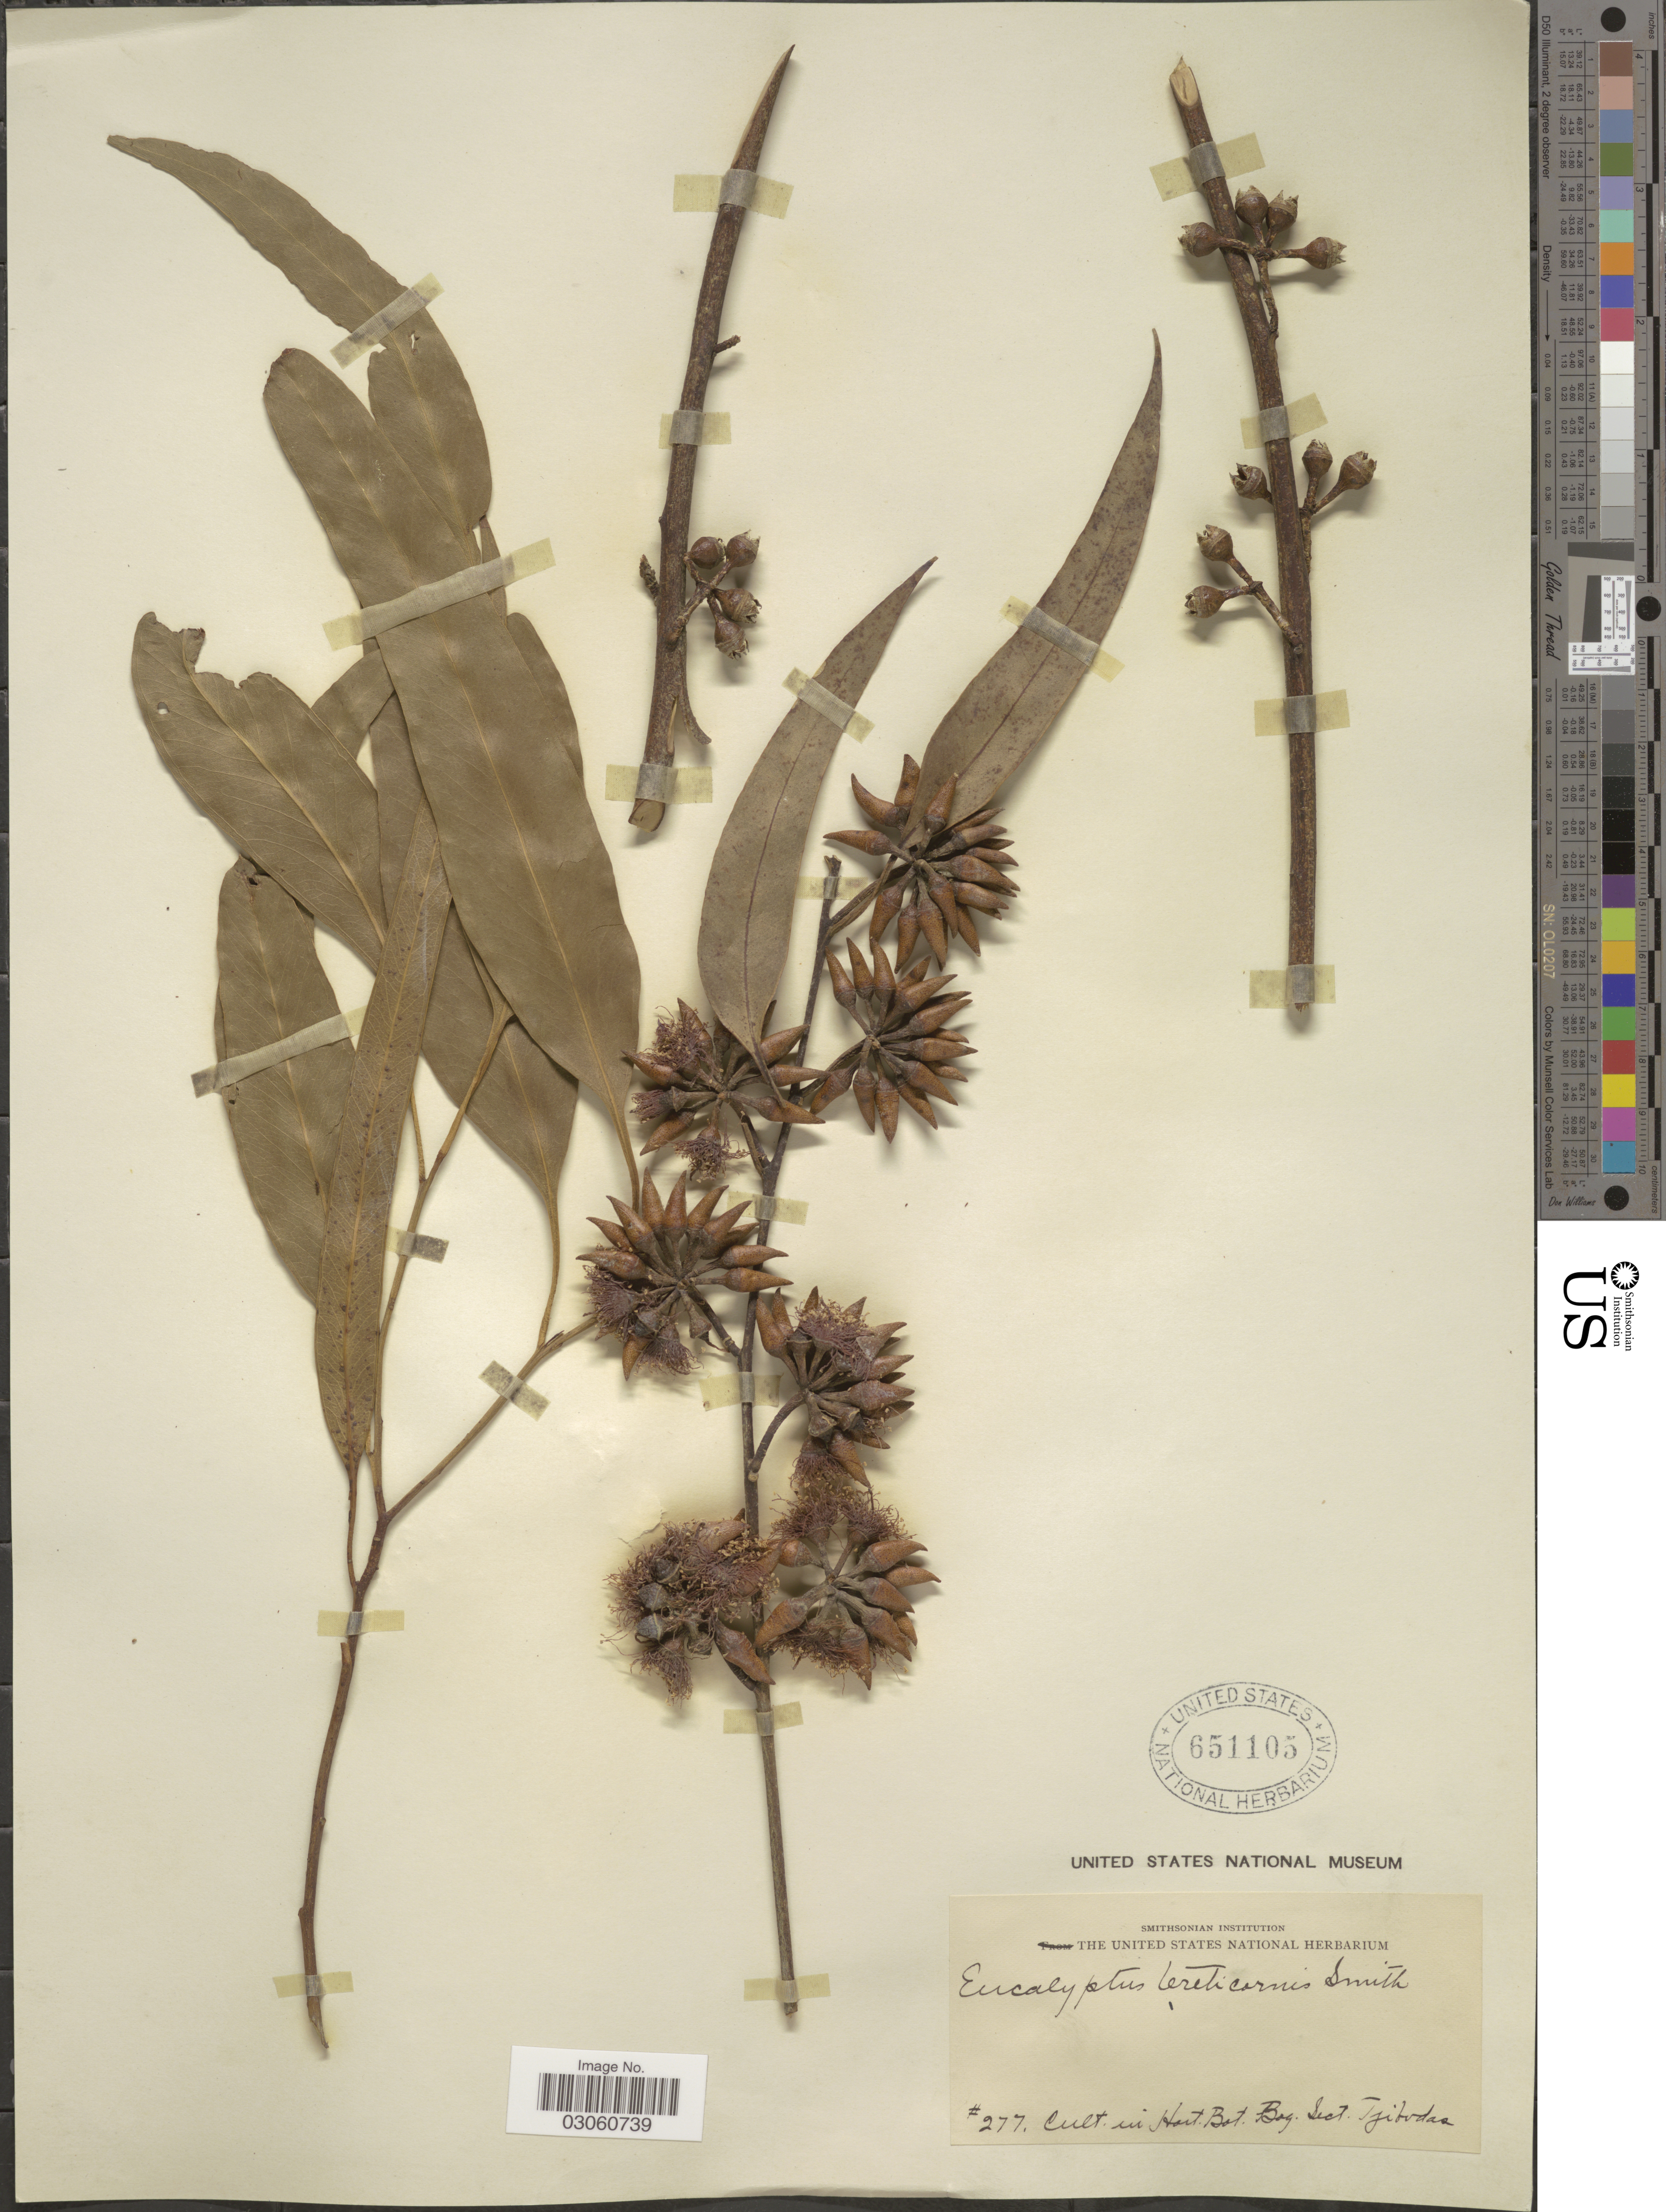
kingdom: Plantae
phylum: Tracheophyta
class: Magnoliopsida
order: Myrtales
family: Myrtaceae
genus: Eucalyptus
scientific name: Eucalyptus tereticornis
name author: Sm.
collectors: ex herb. United States National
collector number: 277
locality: Hort. Bog., Sect. Tjibodas.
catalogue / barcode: US 651105